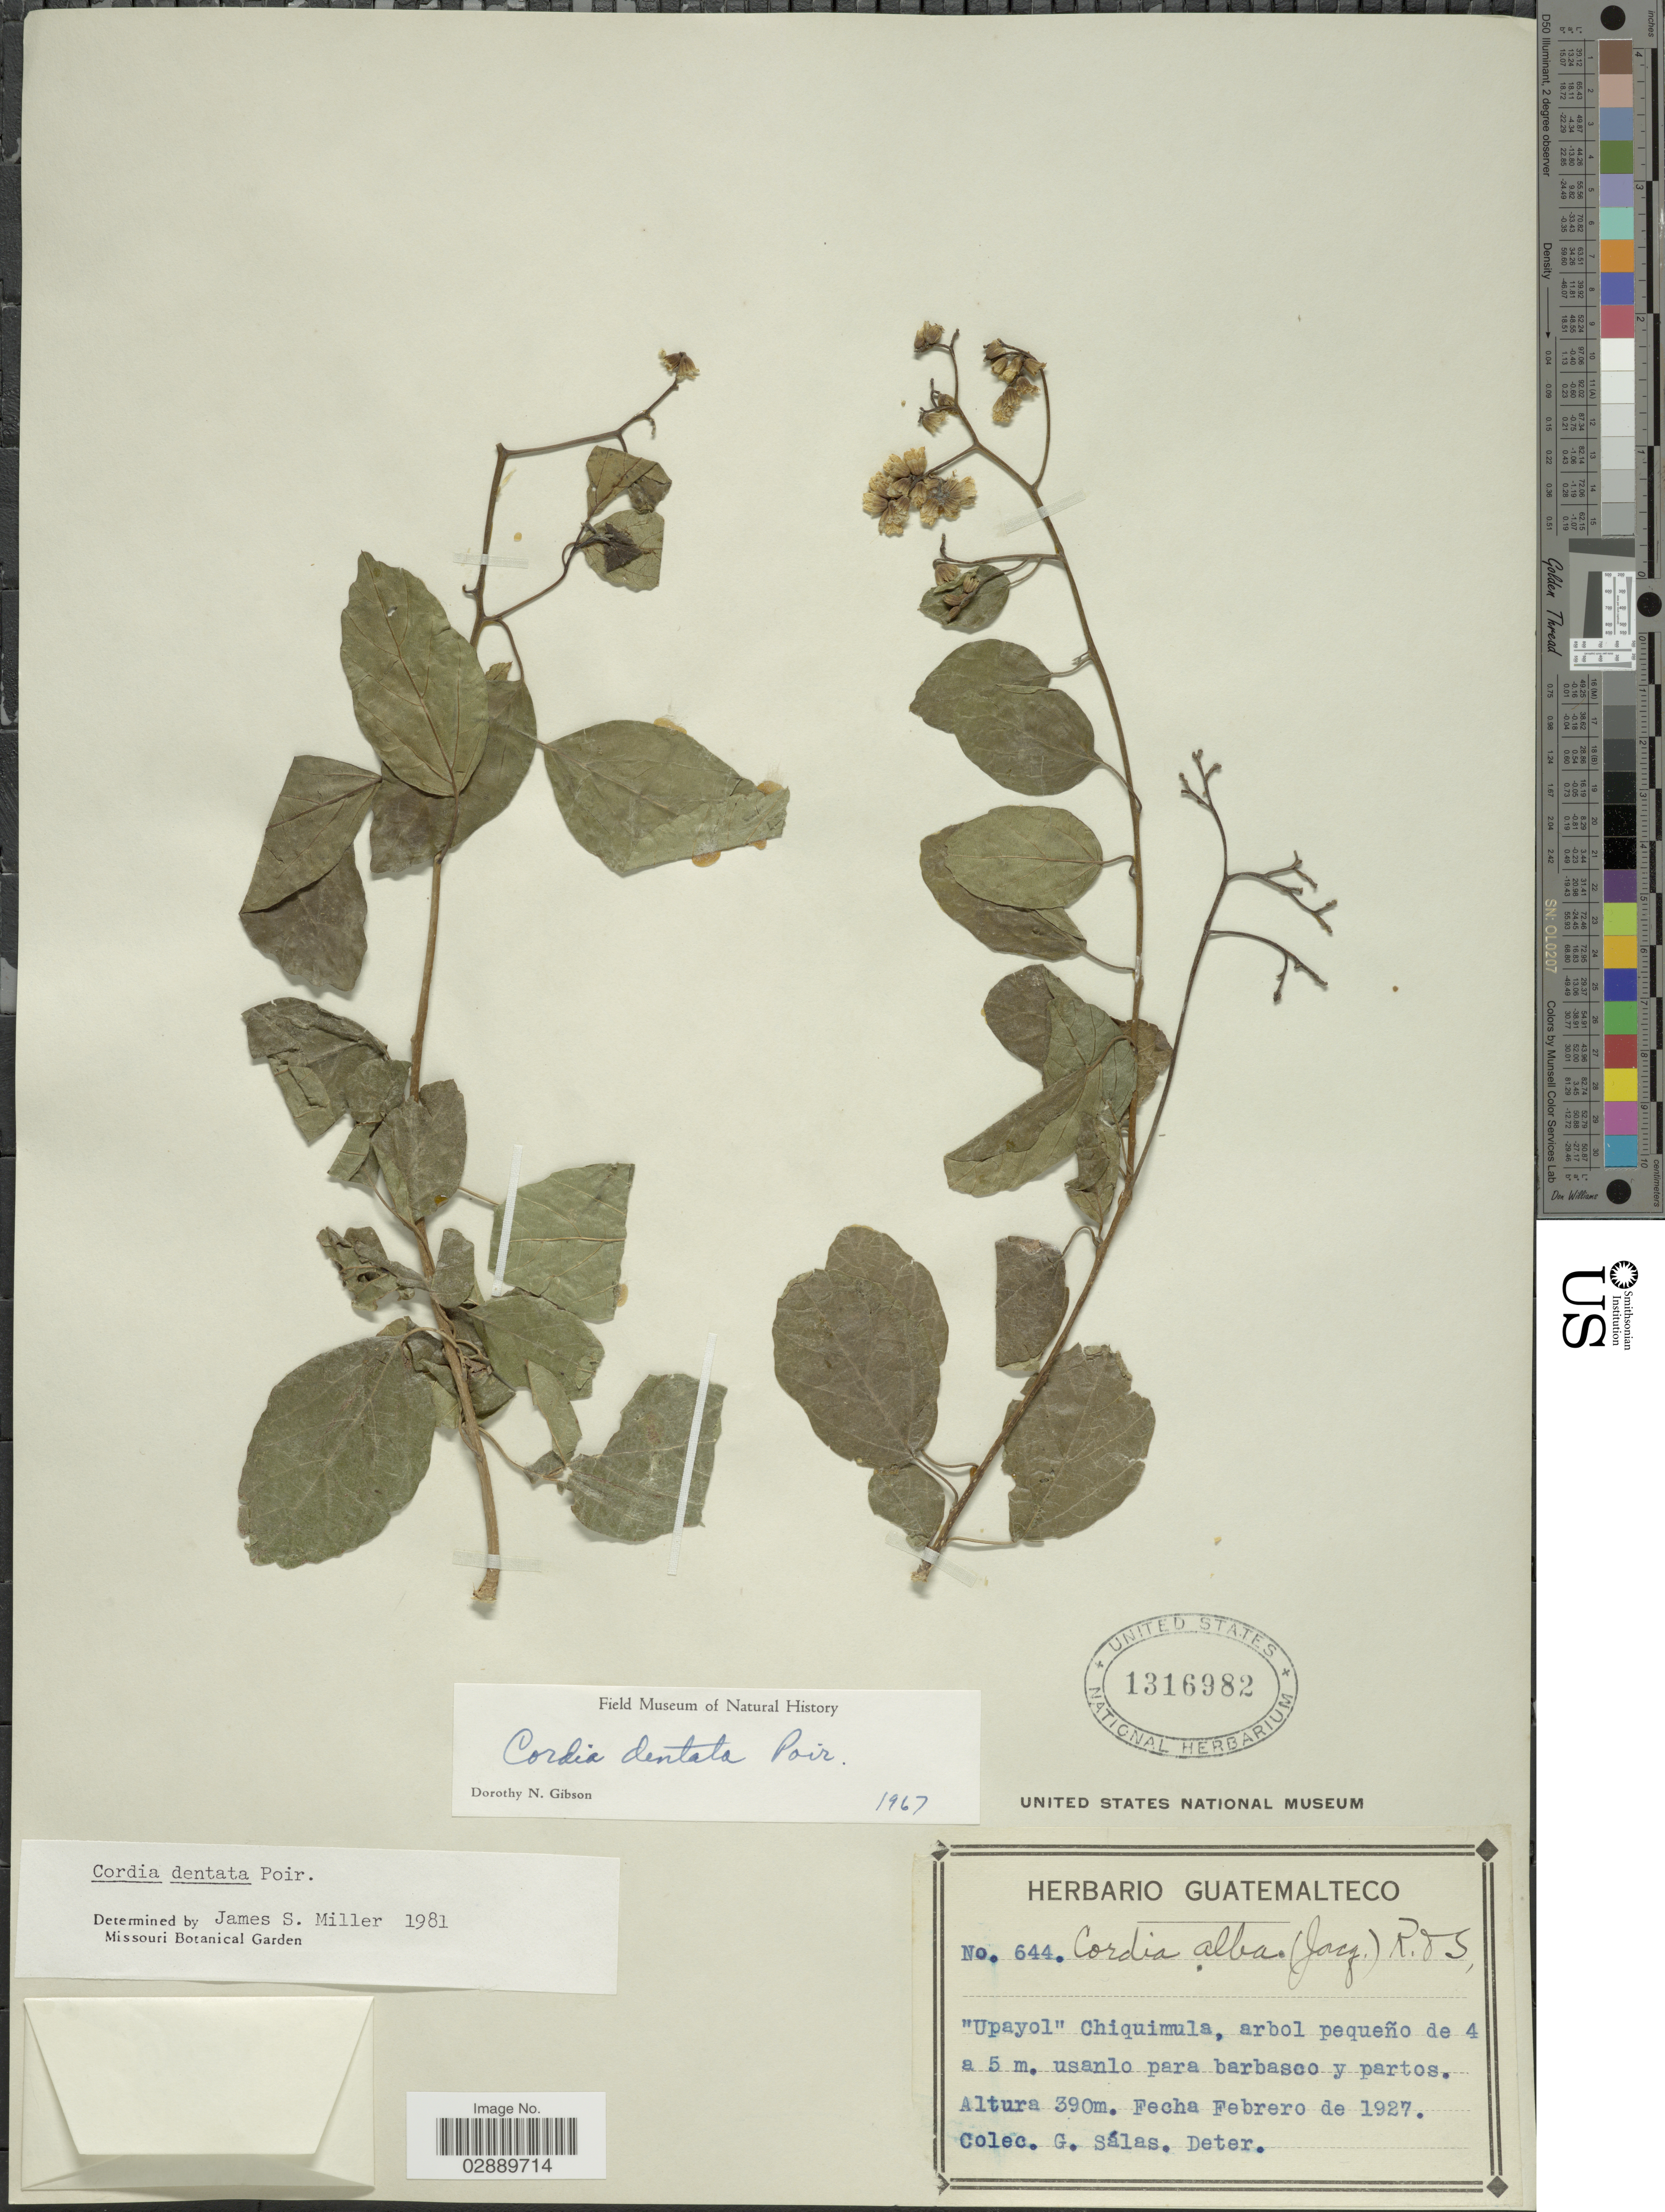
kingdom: Plantae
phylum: Tracheophyta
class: Magnoliopsida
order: Boraginales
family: Cordiaceae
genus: Cordia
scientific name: Cordia dentata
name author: Poir.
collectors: G. Salas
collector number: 644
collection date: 1927-02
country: Guatemala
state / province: Chiquimula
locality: Chiquimula, arbol pequeño de 4 a 5 m. usanlo para barbasco y partos.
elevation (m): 390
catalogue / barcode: US 1316982